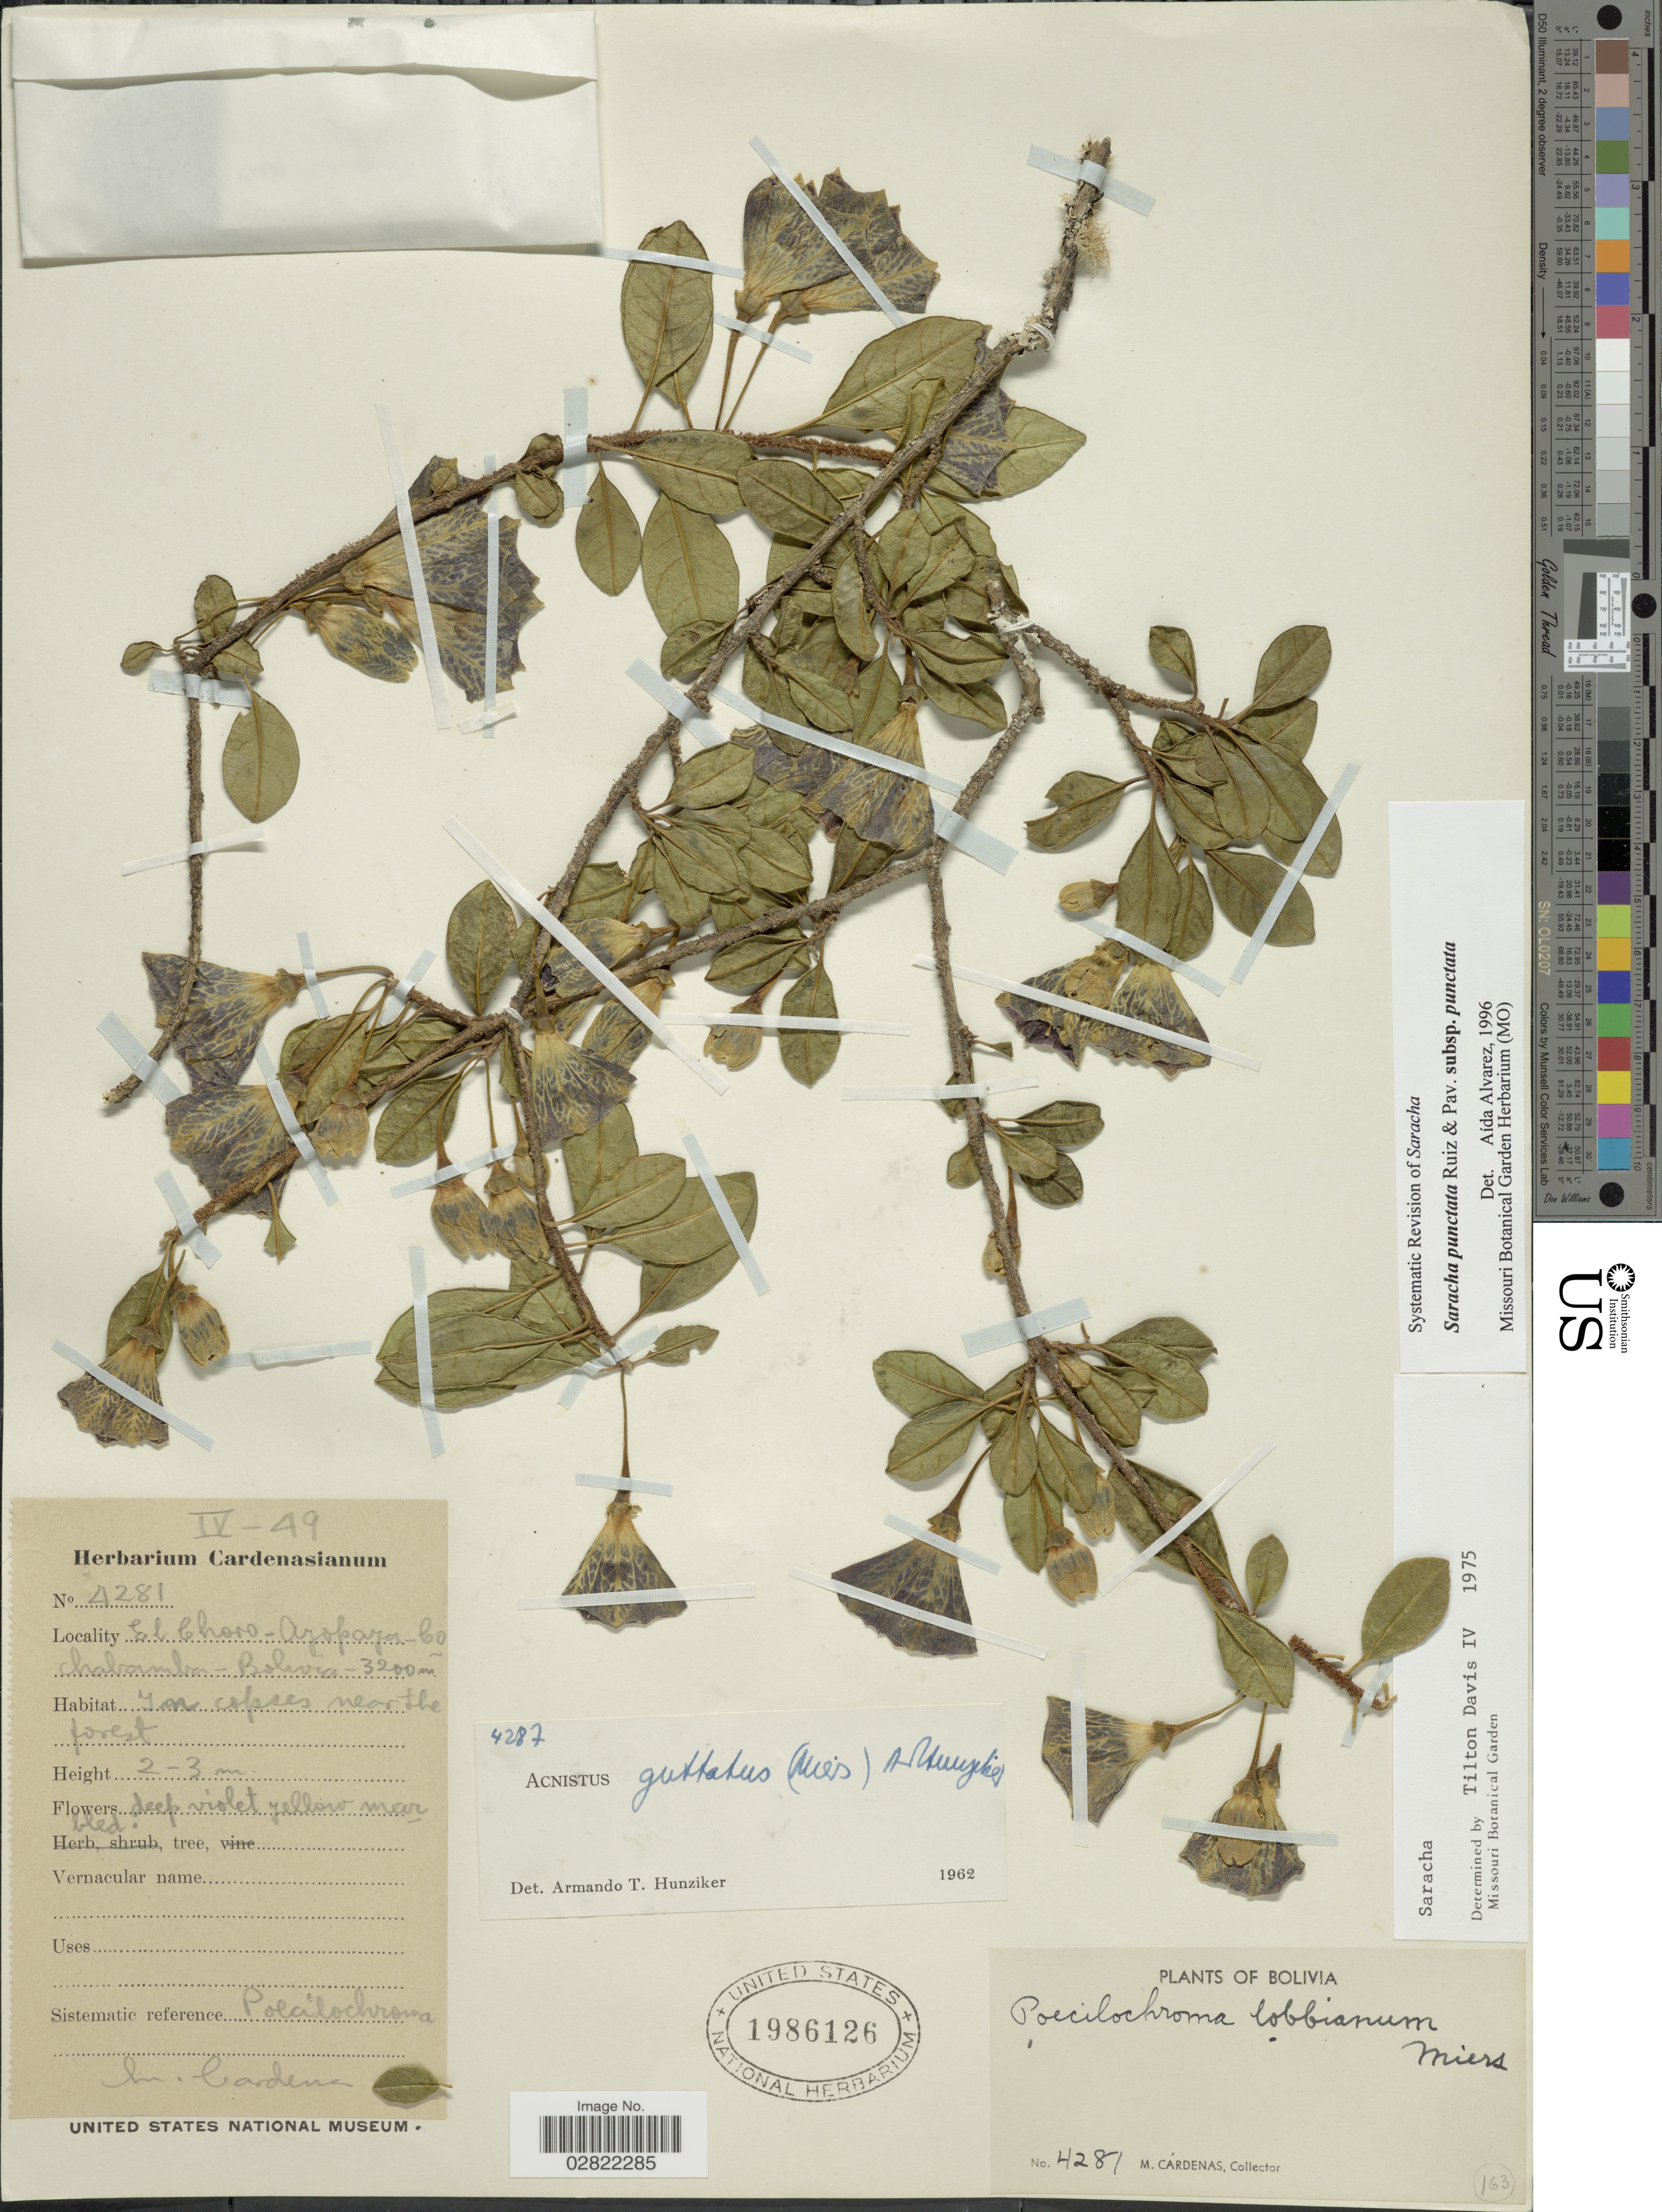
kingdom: Plantae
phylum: Tracheophyta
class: Magnoliopsida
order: Solanales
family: Solanaceae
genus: Saracha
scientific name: Saracha punctata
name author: Ruiz & Pav.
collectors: M. Cárdenas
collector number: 4281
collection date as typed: Transcribed d/m/y: /4/49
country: Bolivia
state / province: Cochabamba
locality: El Choro - Ayopaya, Cochabamba, Bolivia.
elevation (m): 3200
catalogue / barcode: US 1986126